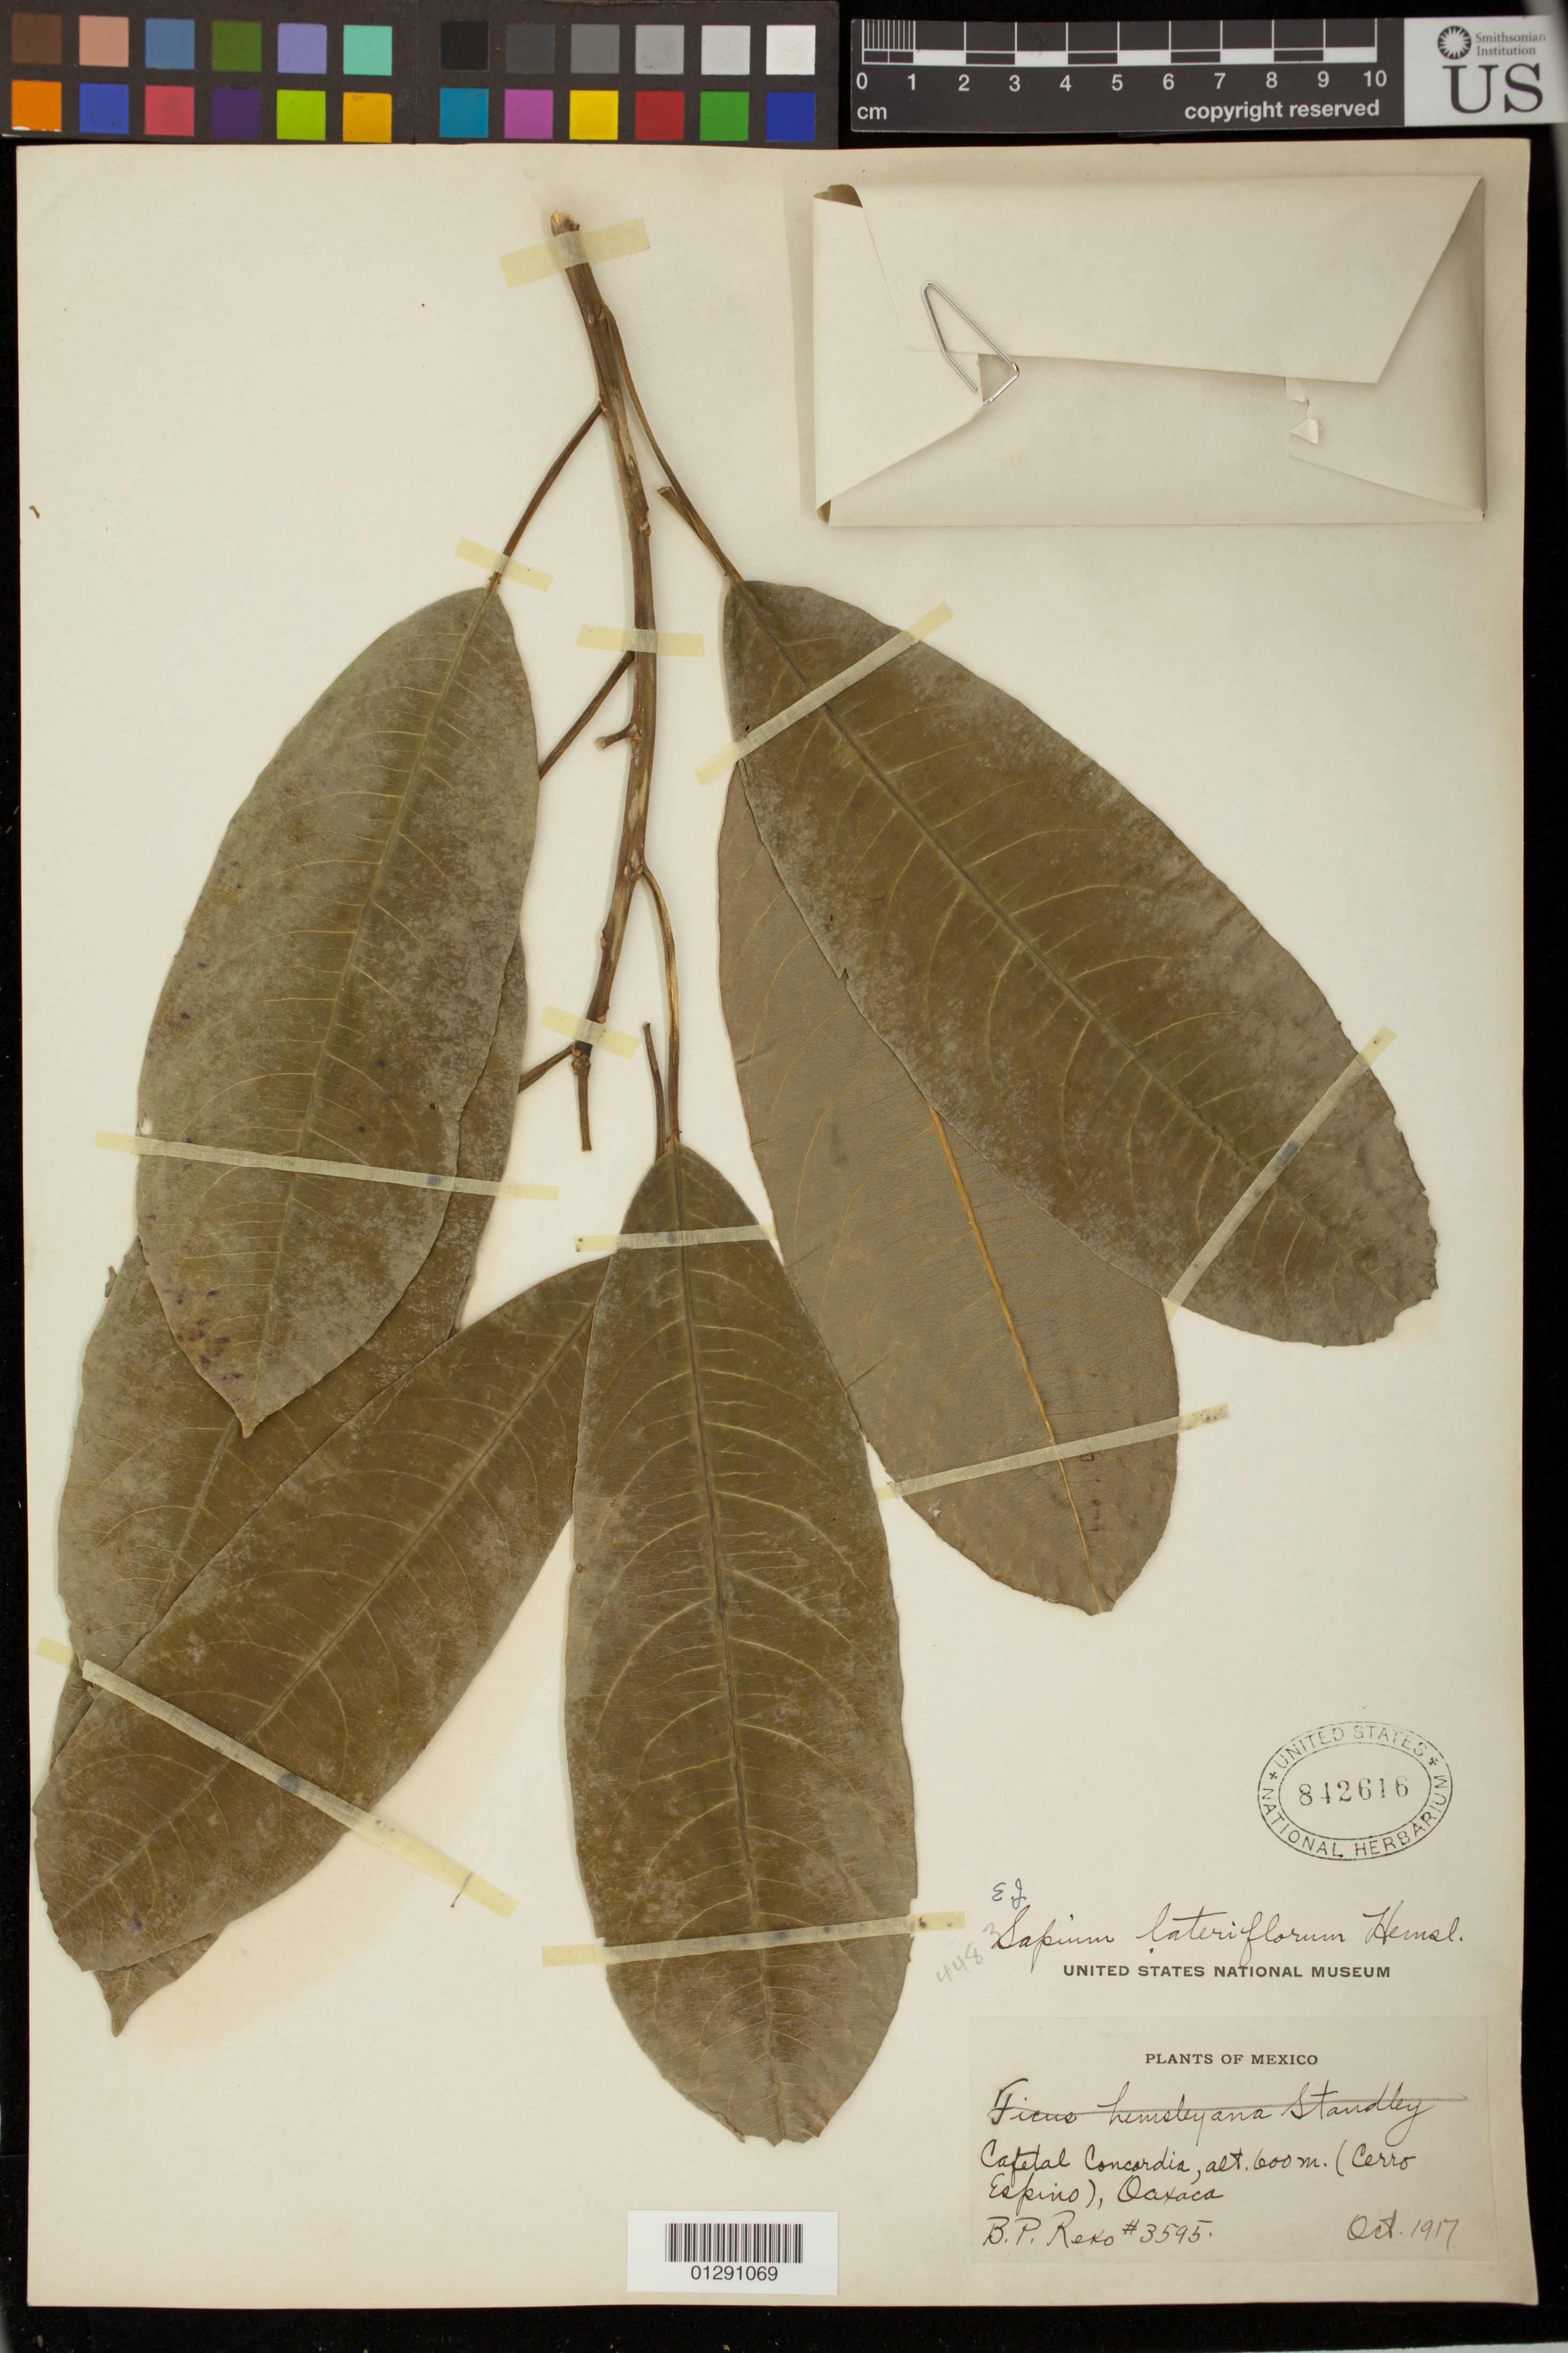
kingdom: Plantae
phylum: Tracheophyta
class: Magnoliopsida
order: Malpighiales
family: Euphorbiaceae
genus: Sapium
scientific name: Sapium lateriflorum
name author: Hemsl.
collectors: B. P. Reko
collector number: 3595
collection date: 1917-10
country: Mexico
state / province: Oaxaca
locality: Capital Concordia (Cerro Espino)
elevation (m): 600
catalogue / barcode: US 842616